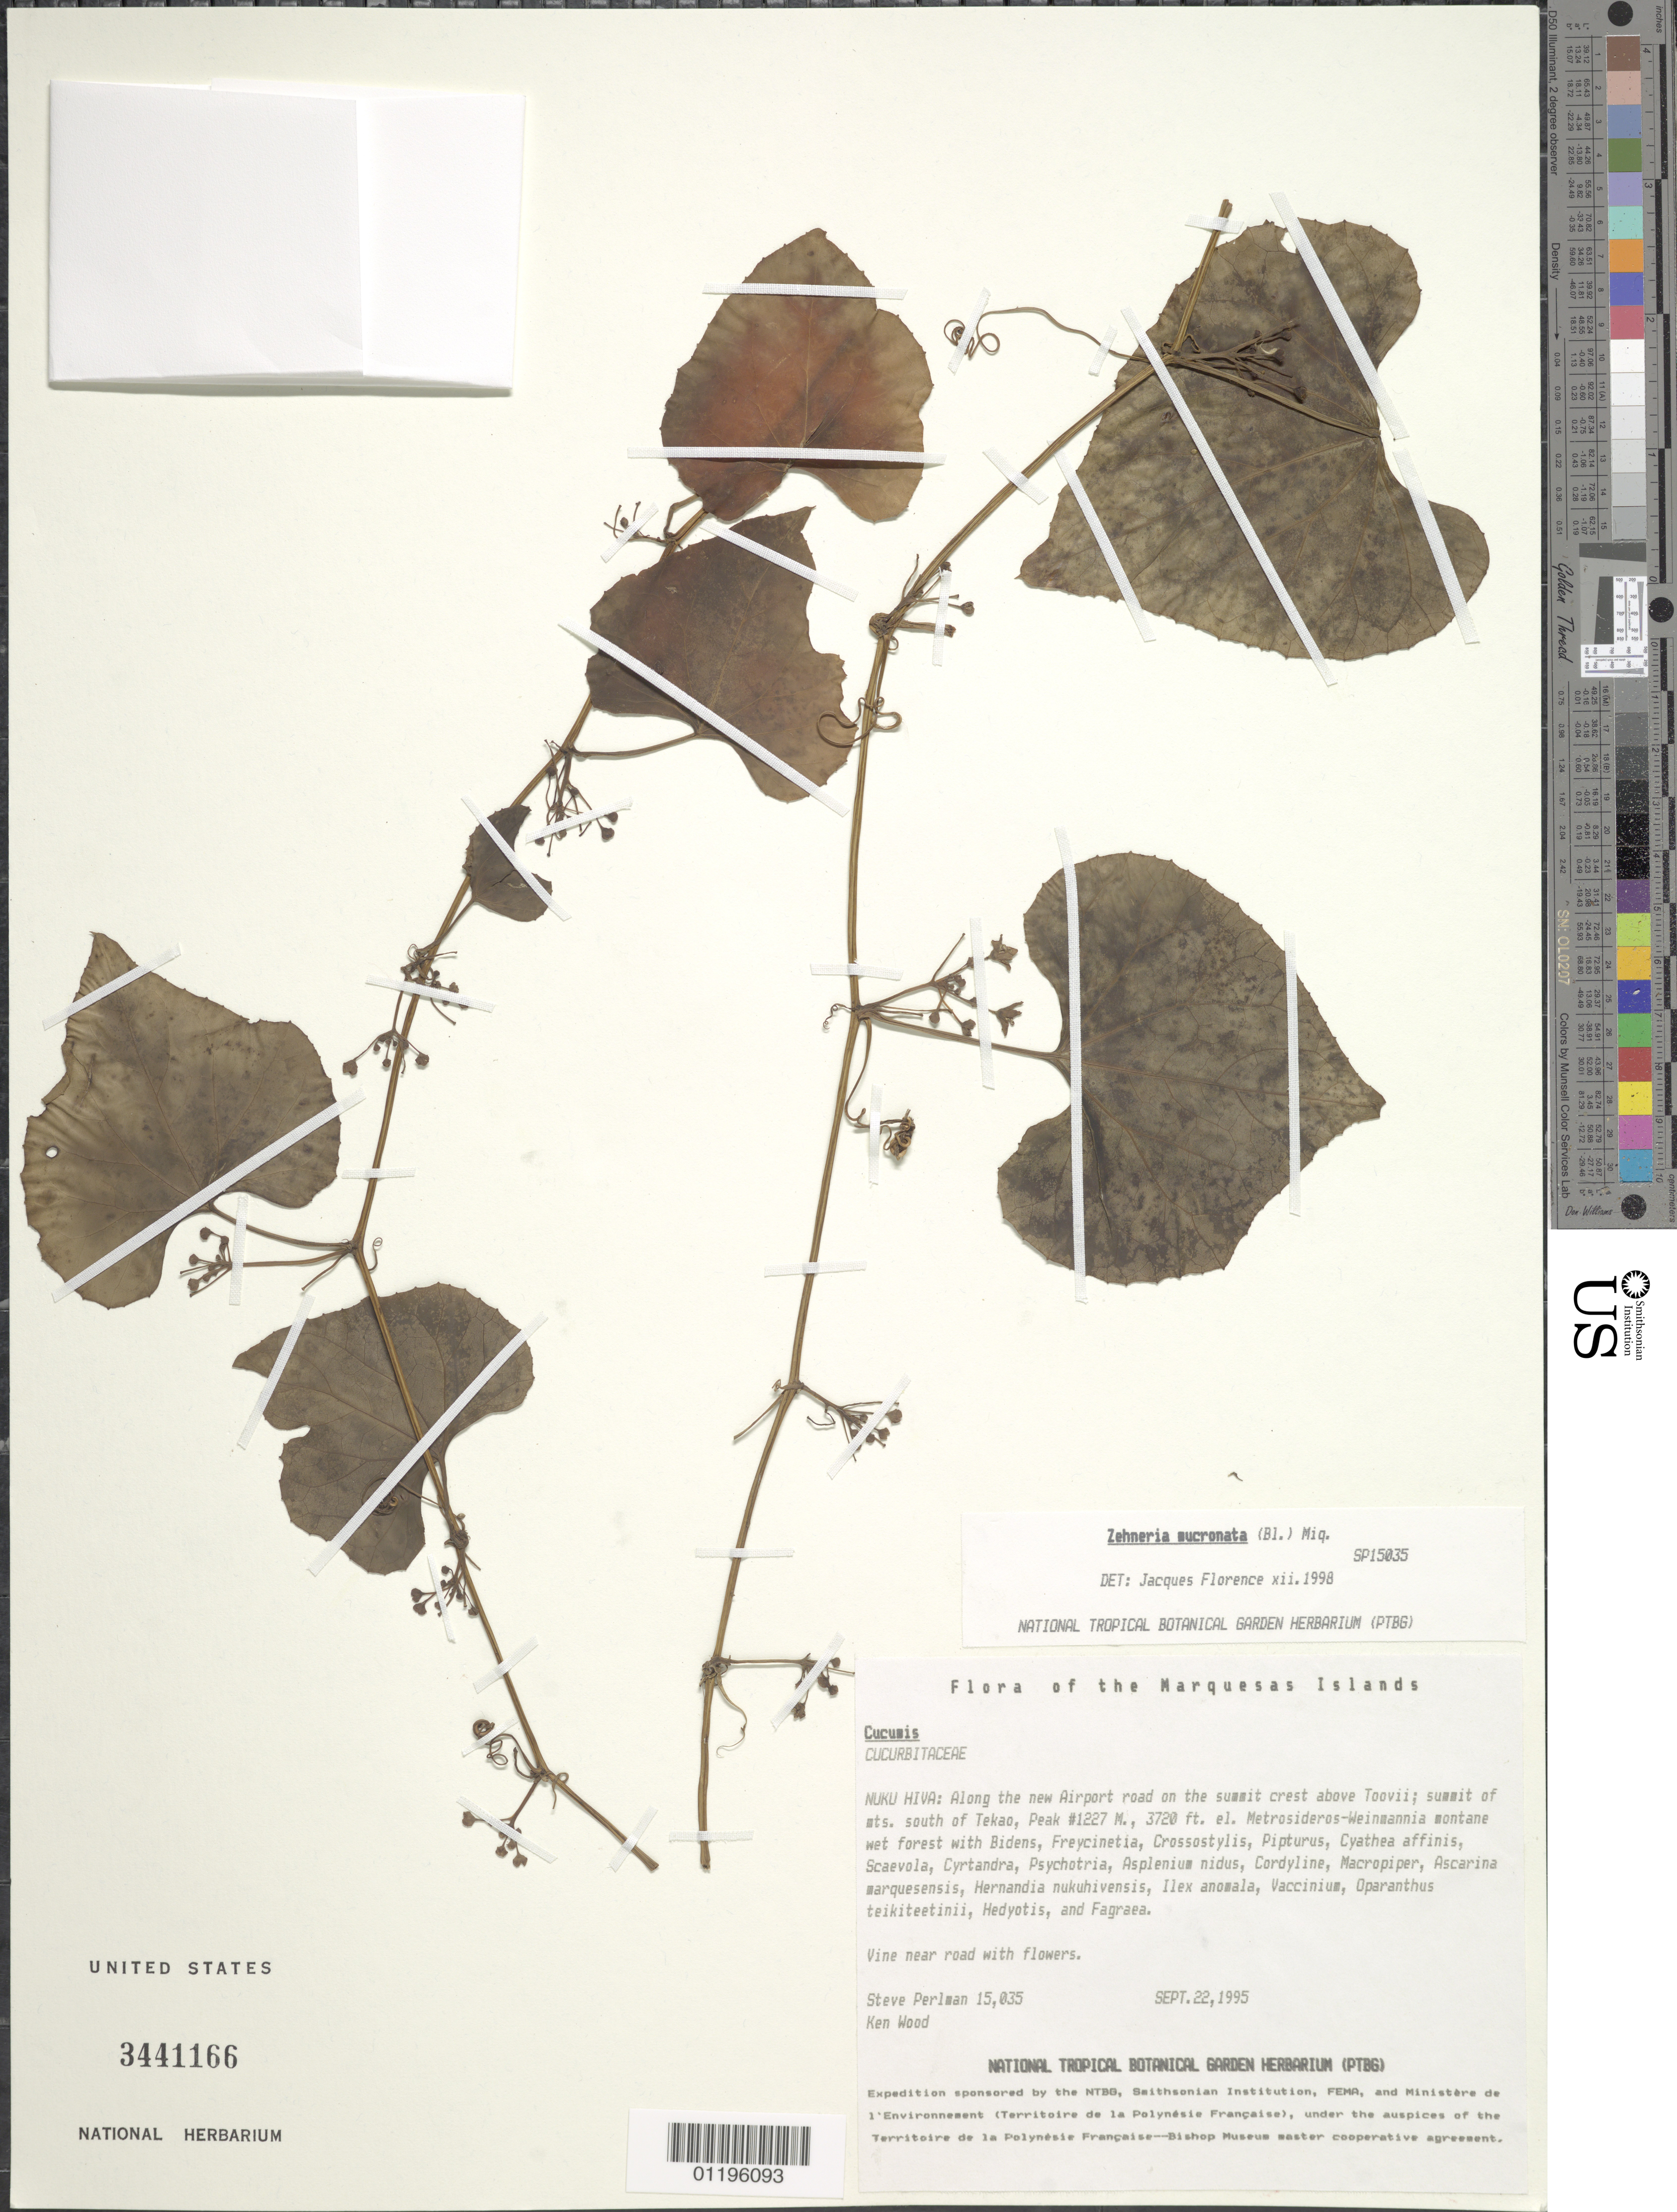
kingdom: Plantae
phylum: Tracheophyta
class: Magnoliopsida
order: Cucurbitales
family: Cucurbitaceae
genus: Zehneria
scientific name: Zehneria mucronata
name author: (Blume) Miq.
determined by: Florence, J.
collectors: S. P. Perlman & K. R. Wood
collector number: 15035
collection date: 1995-09-22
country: French Polynesia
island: Nuku Hiva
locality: Along new Airport road, along summit crest above Toovii, Peak #1227 M., summit of Mts. S of Tekao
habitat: In Metrosideros-Weinmannia montane wet forest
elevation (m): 1134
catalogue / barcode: US 3441166